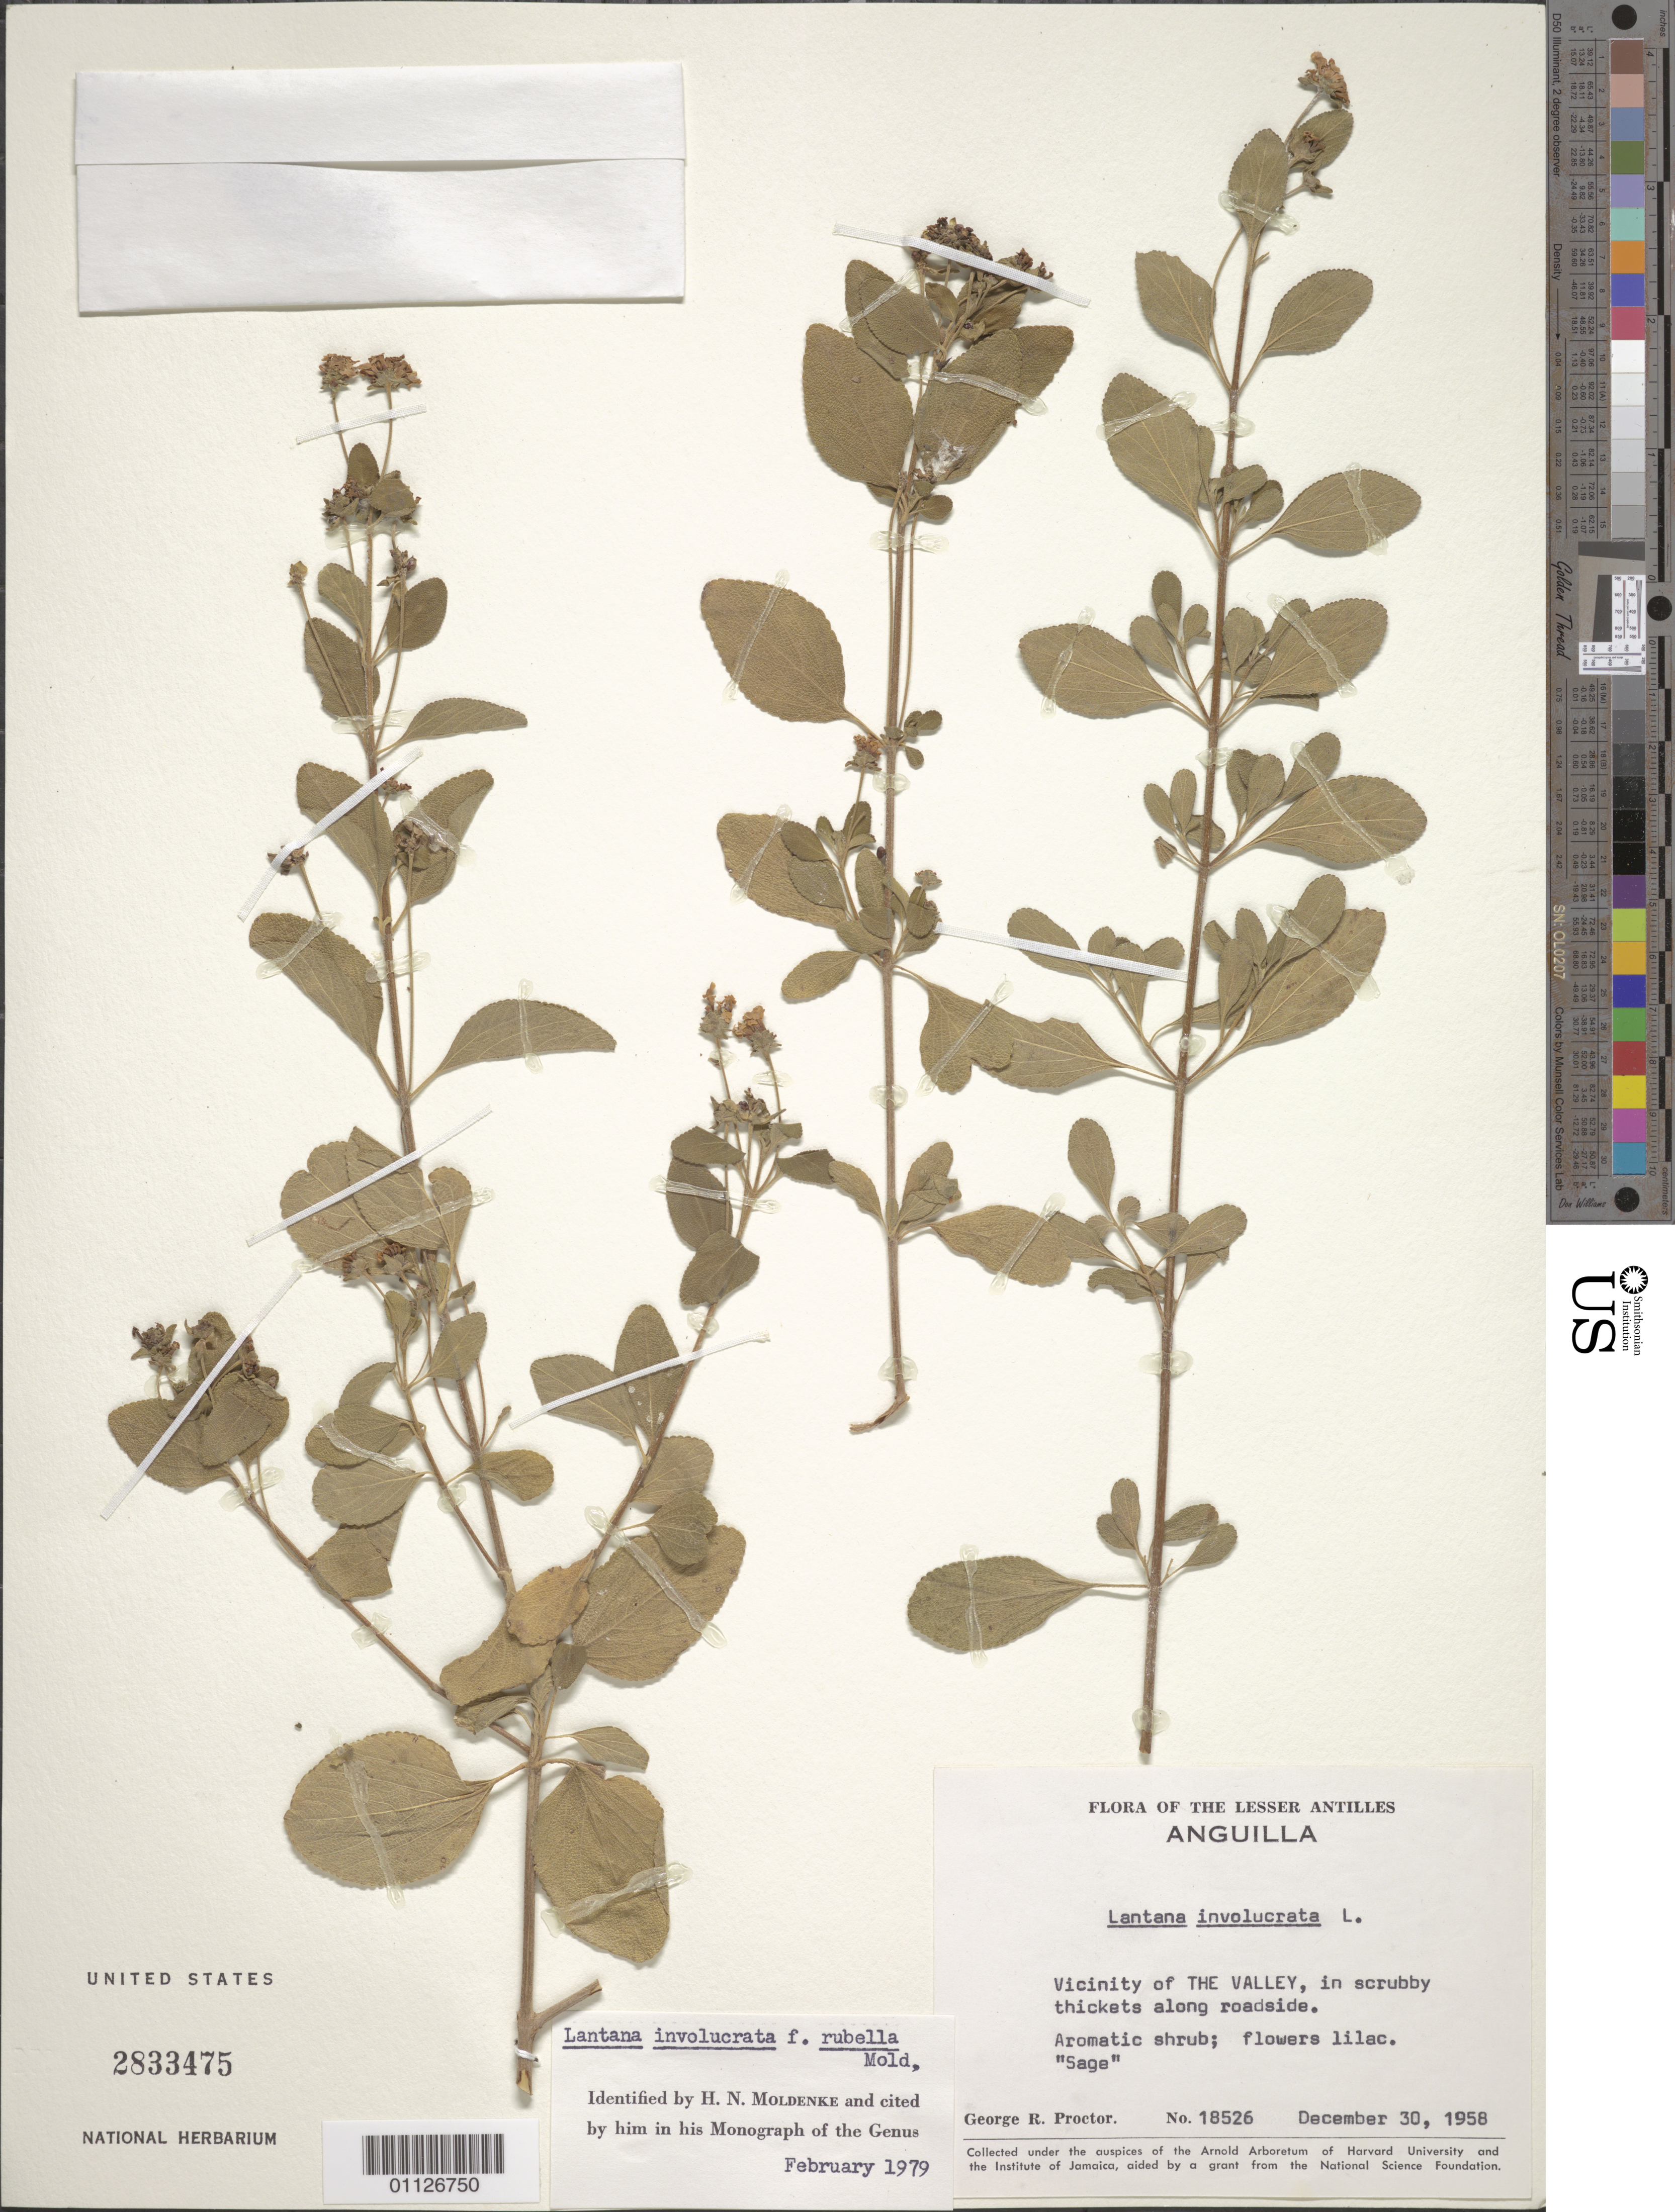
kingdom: Plantae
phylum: Tracheophyta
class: Magnoliopsida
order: Lamiales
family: Verbenaceae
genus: Lantana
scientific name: Lantana involucrata f. rubella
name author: Moldenke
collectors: G. R. Proctor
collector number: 18526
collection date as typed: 30 Dec 1958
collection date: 1958-12-30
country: Anguilla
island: Anguilla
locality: Vicinity of THE VALLEY, in scrubby thickets along roadside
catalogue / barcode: US 2833475